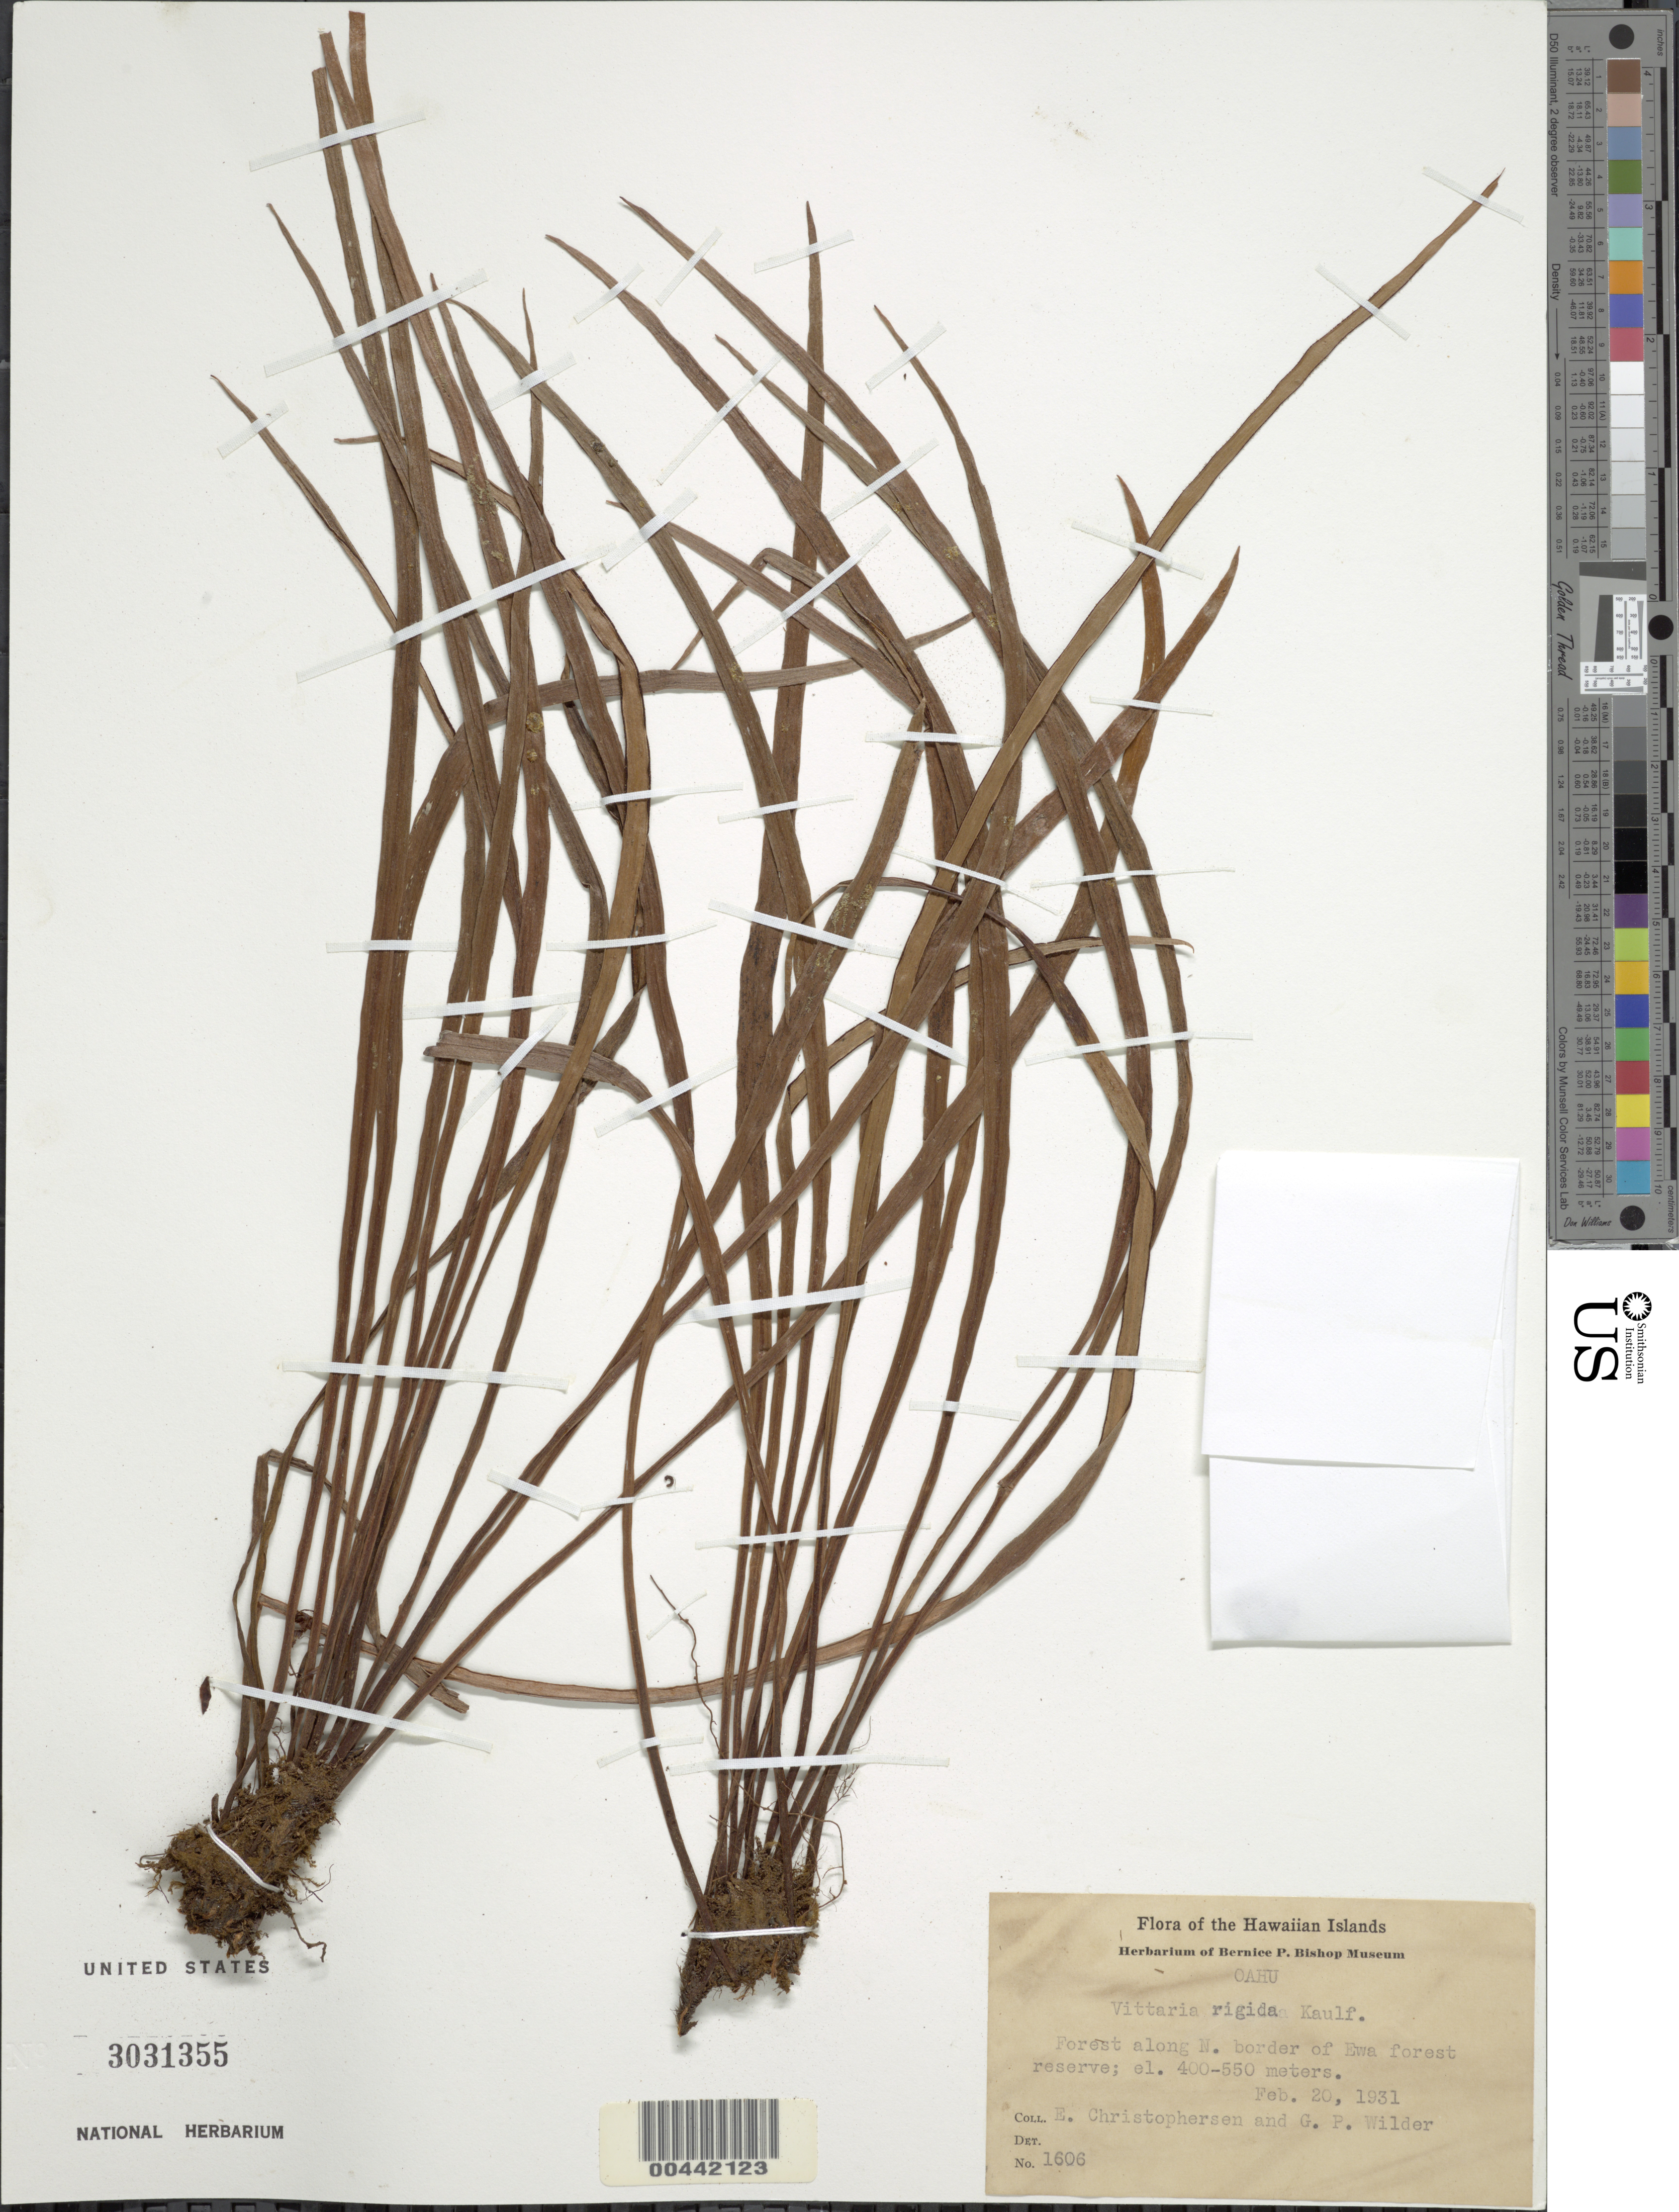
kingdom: Plantae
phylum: Tracheophyta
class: Polypodiopsida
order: Polypodiales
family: Pteridaceae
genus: Haplopteris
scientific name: Haplopteris elongata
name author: (Sw.) Crane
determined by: Wagner, W. L., (BOT), Smithsonian Institution - National Museum of Natural History (UNITED STATES)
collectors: E. Christophersen & G. Wilder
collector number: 1606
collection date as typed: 20 Feb 1931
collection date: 1931-02-20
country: United States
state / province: Hawaii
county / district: Honolulu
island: Oahu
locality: Forest along N border of Ewa forest reserve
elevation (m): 400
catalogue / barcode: US 3031355